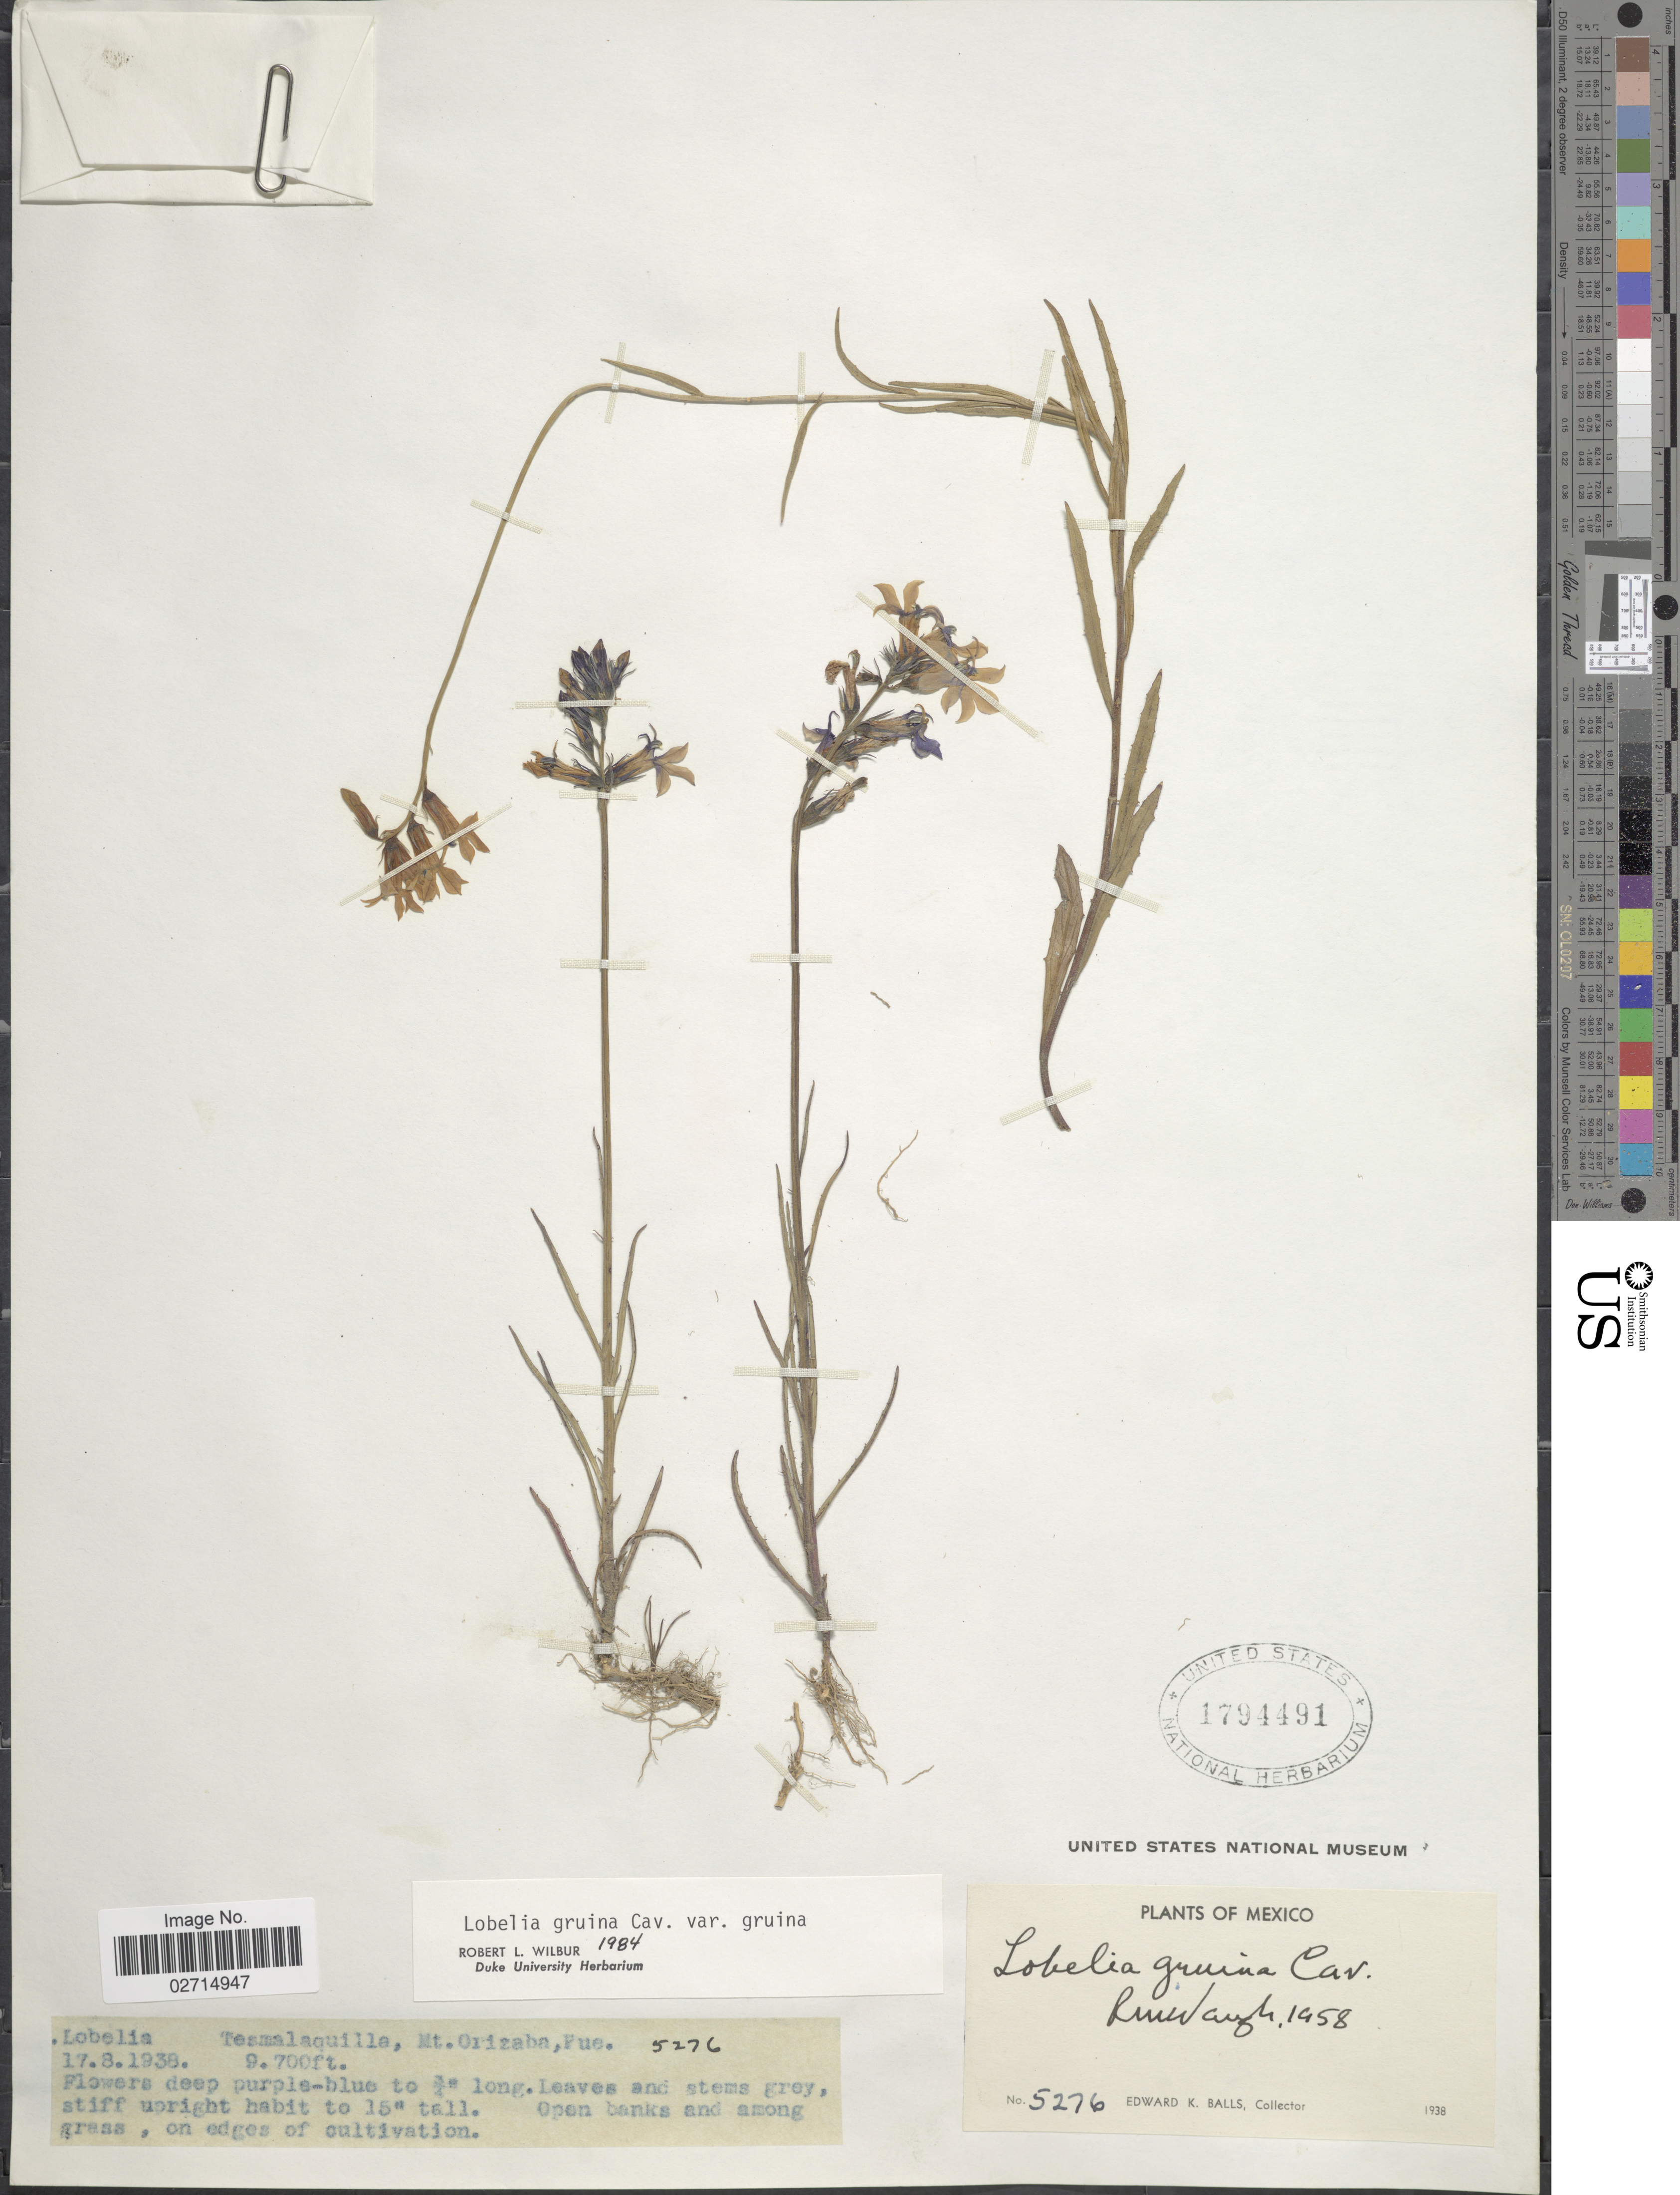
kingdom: Plantae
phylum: Tracheophyta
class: Magnoliopsida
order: Asterales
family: Campanulaceae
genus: Lobelia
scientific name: Lobelia gruina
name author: Cav.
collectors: E. K. Balls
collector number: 5276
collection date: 1938-08-17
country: Mexico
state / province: Puebla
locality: Tesmalaquilla, Mt. Orizaba, Pue., Mexico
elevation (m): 2957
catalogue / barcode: US 1794491